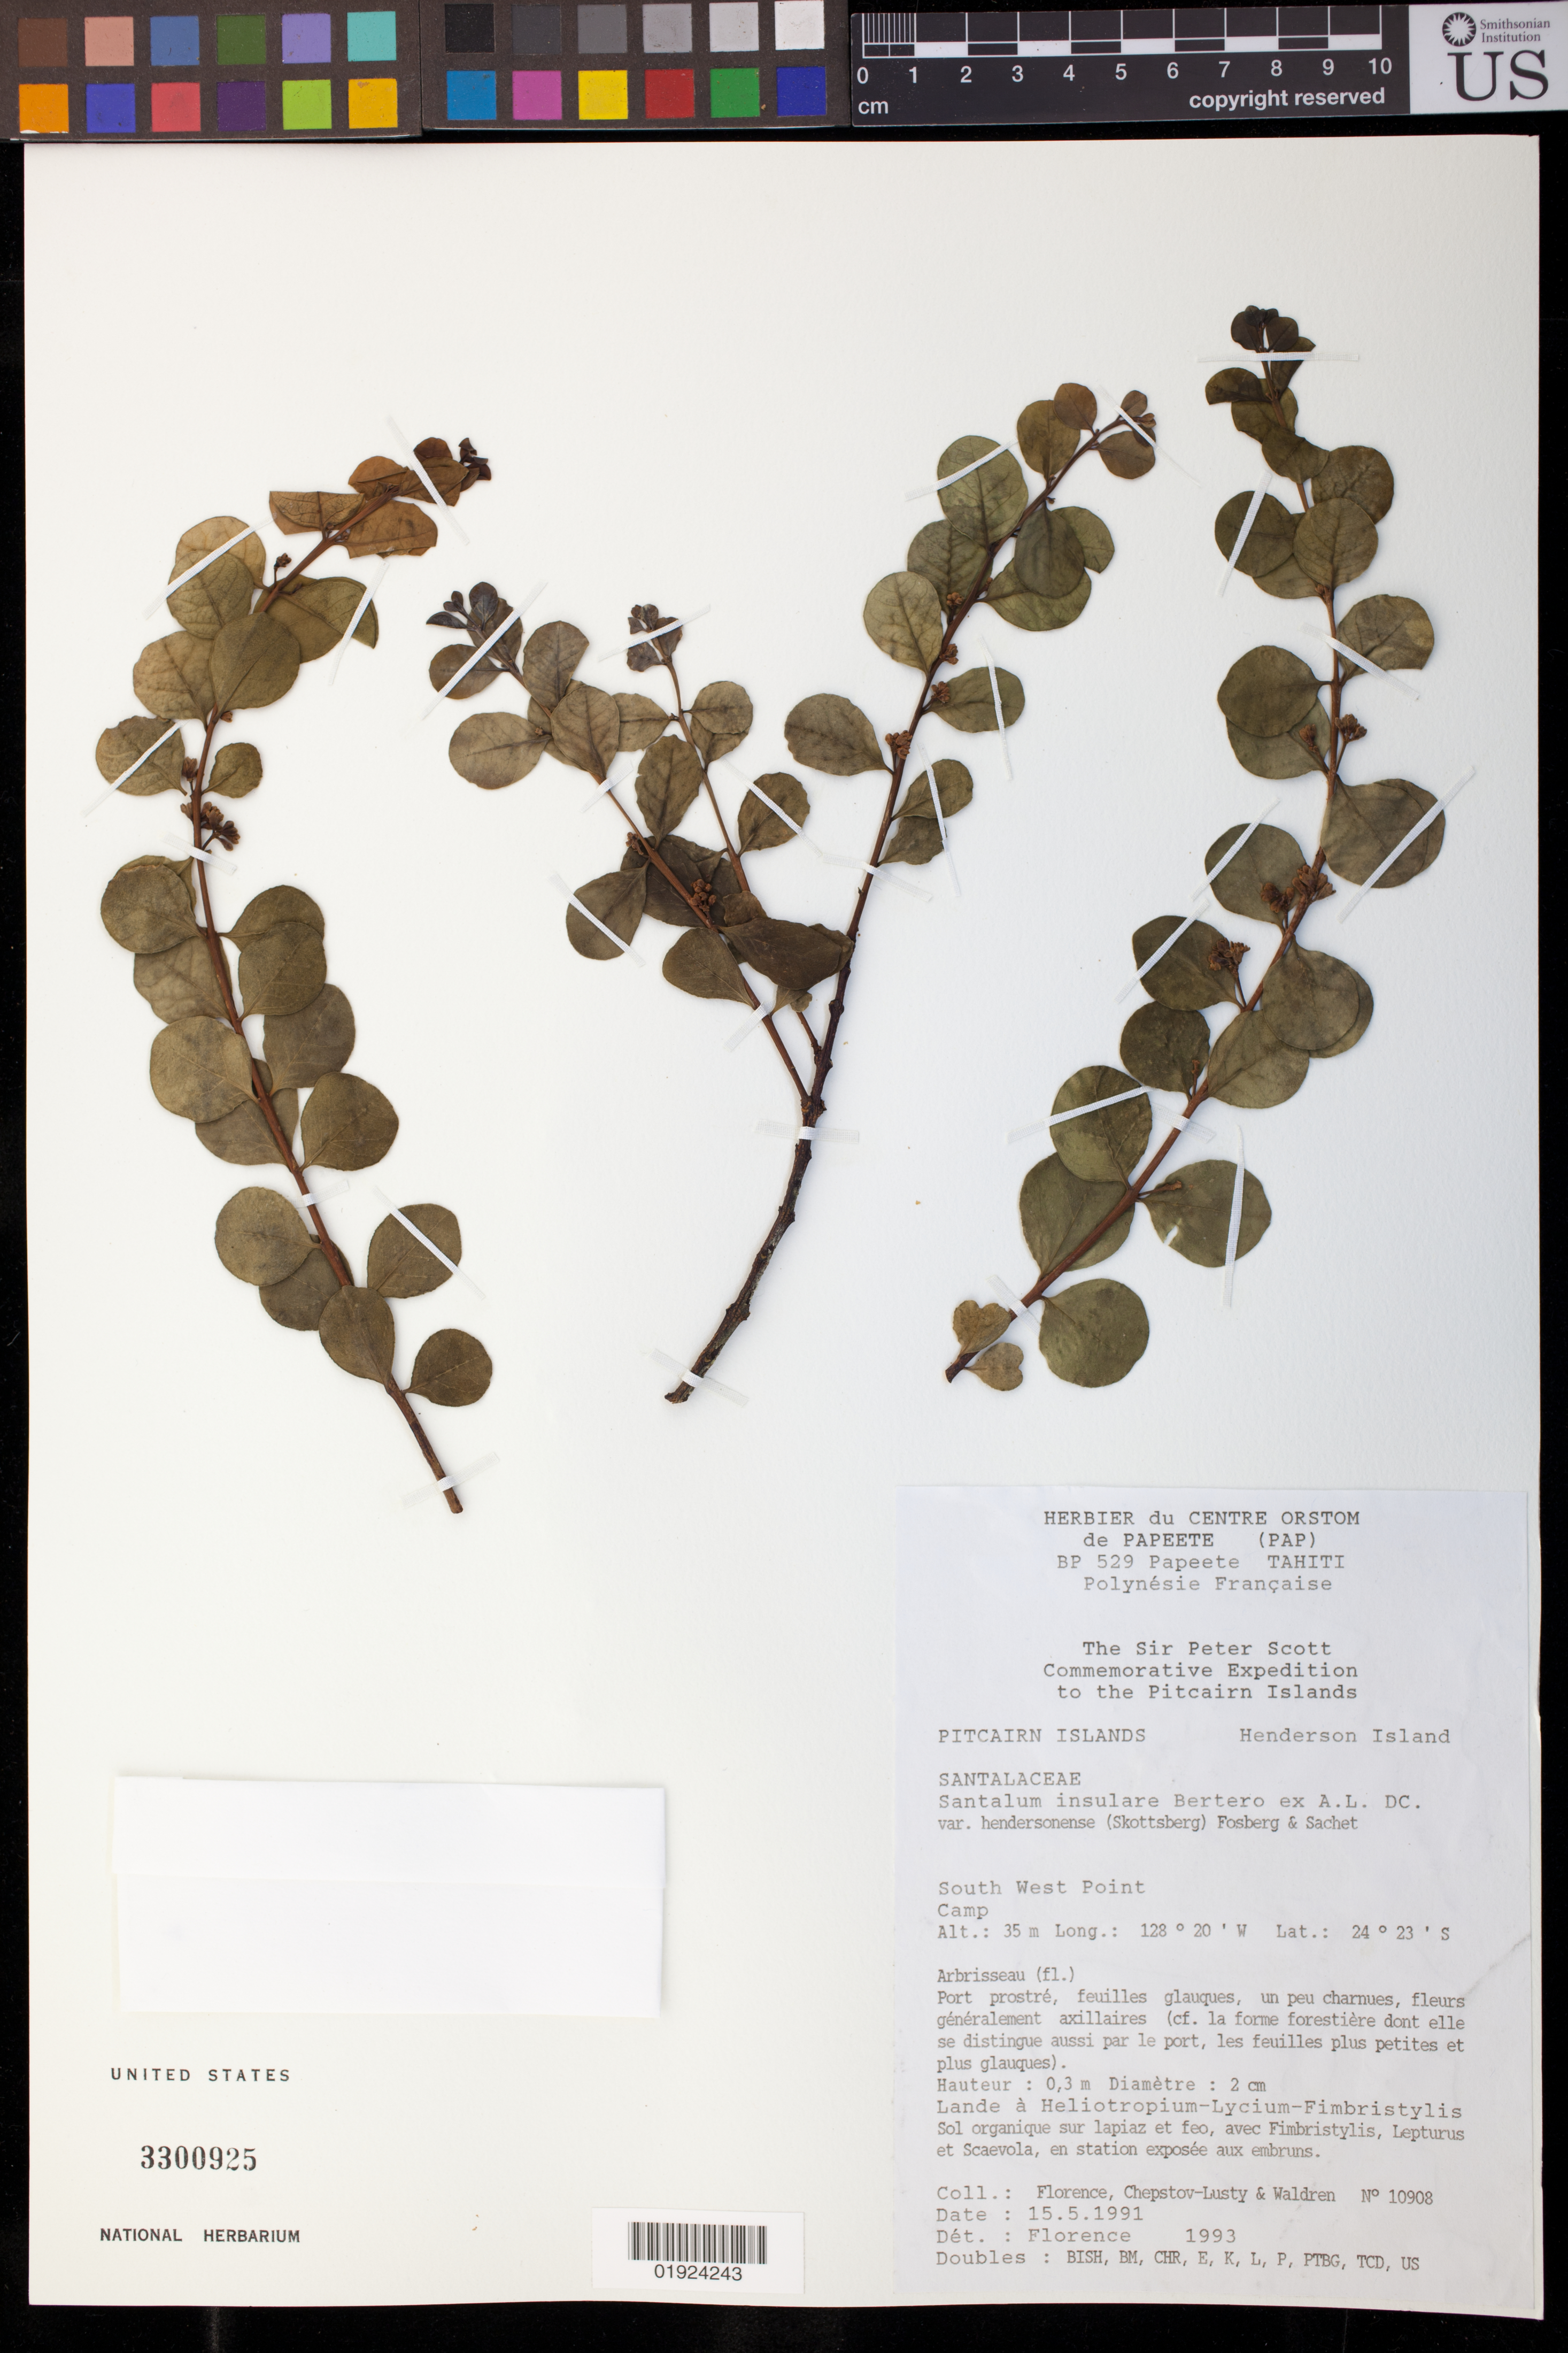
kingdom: Plantae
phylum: Tracheophyta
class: Magnoliopsida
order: Santalales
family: Santalaceae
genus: Santalum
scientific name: Santalum insulare var. hendersonense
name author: (Skottsb.) Fosberg & Sachet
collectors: -. Florence, -. Chepstov-lusty & Waldren, --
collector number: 10908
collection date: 1991-05-15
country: Pitcairn Islands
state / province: Henderson Island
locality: South West Point Camp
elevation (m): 35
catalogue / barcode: US 3300925